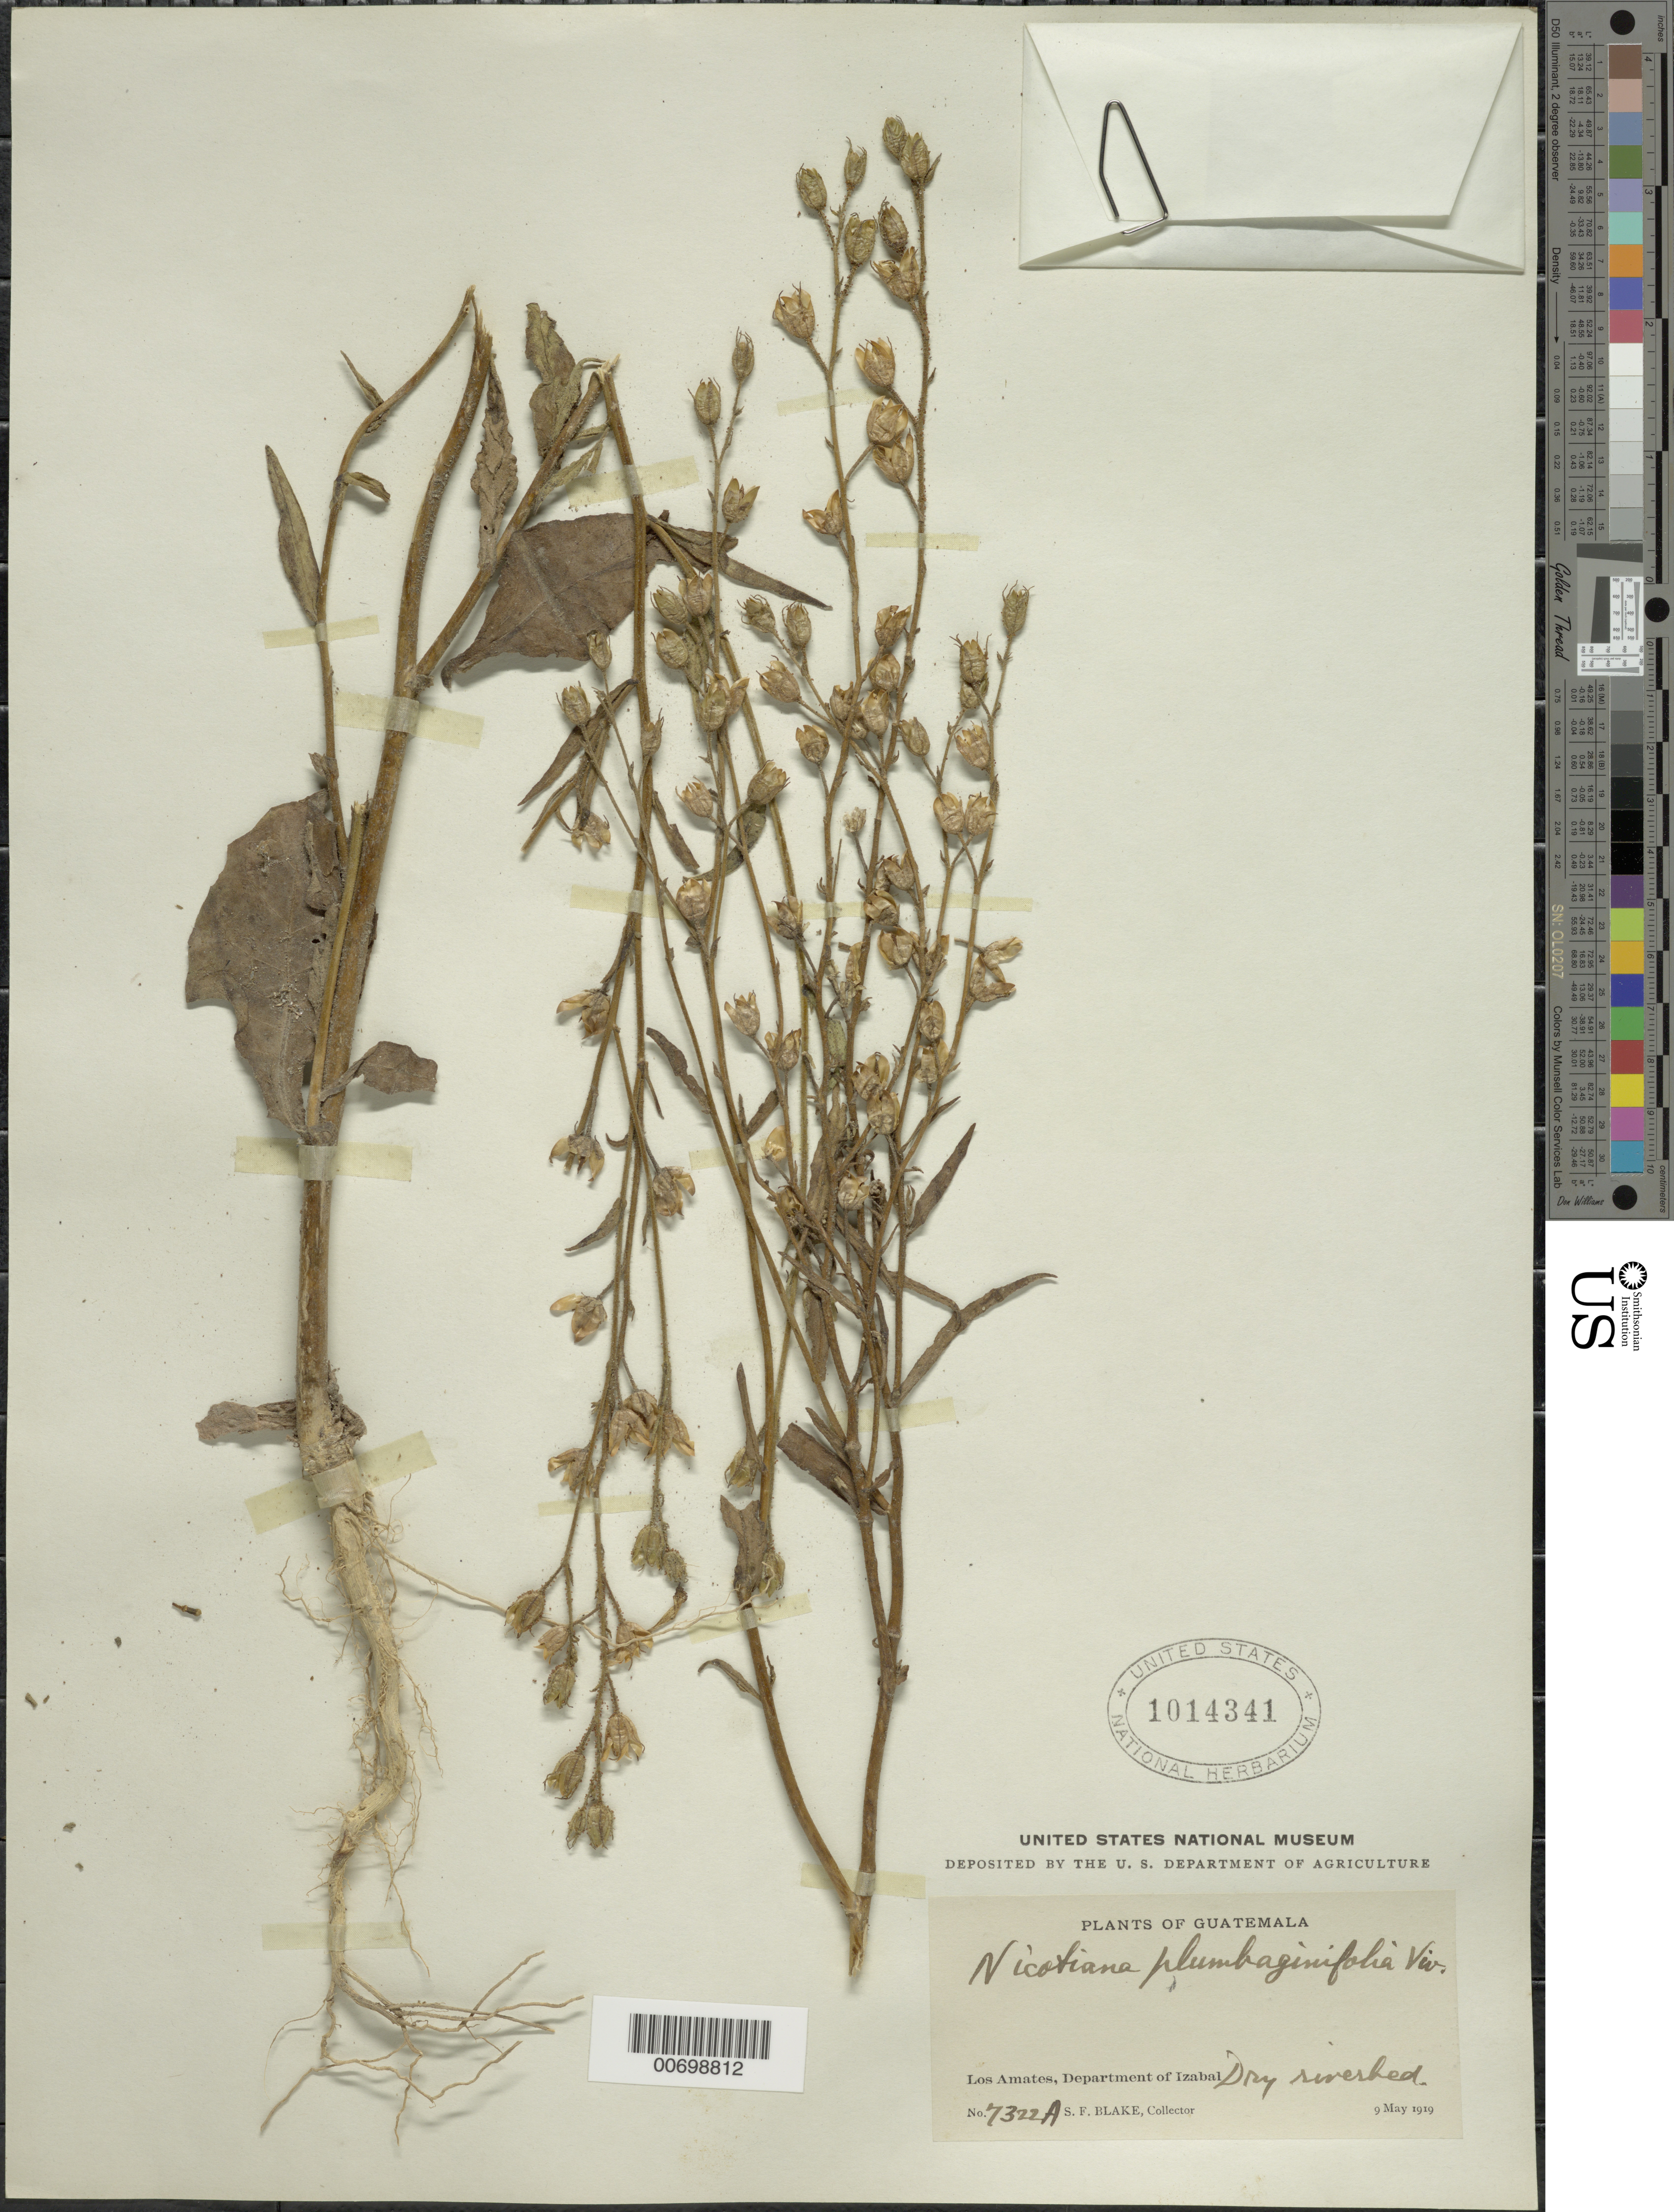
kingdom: Plantae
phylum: Tracheophyta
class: Magnoliopsida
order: Solanales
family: Solanaceae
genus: Nicotiana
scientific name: Nicotiana plumbaginifolia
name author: Viv.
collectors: S. Blake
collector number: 7322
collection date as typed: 05 Sep 1919 or 09 May 1919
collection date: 1919-05-09 or 1919-09-05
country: Guatemala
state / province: Izabal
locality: Los Amates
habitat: Dry riverside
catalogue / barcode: US 1014341